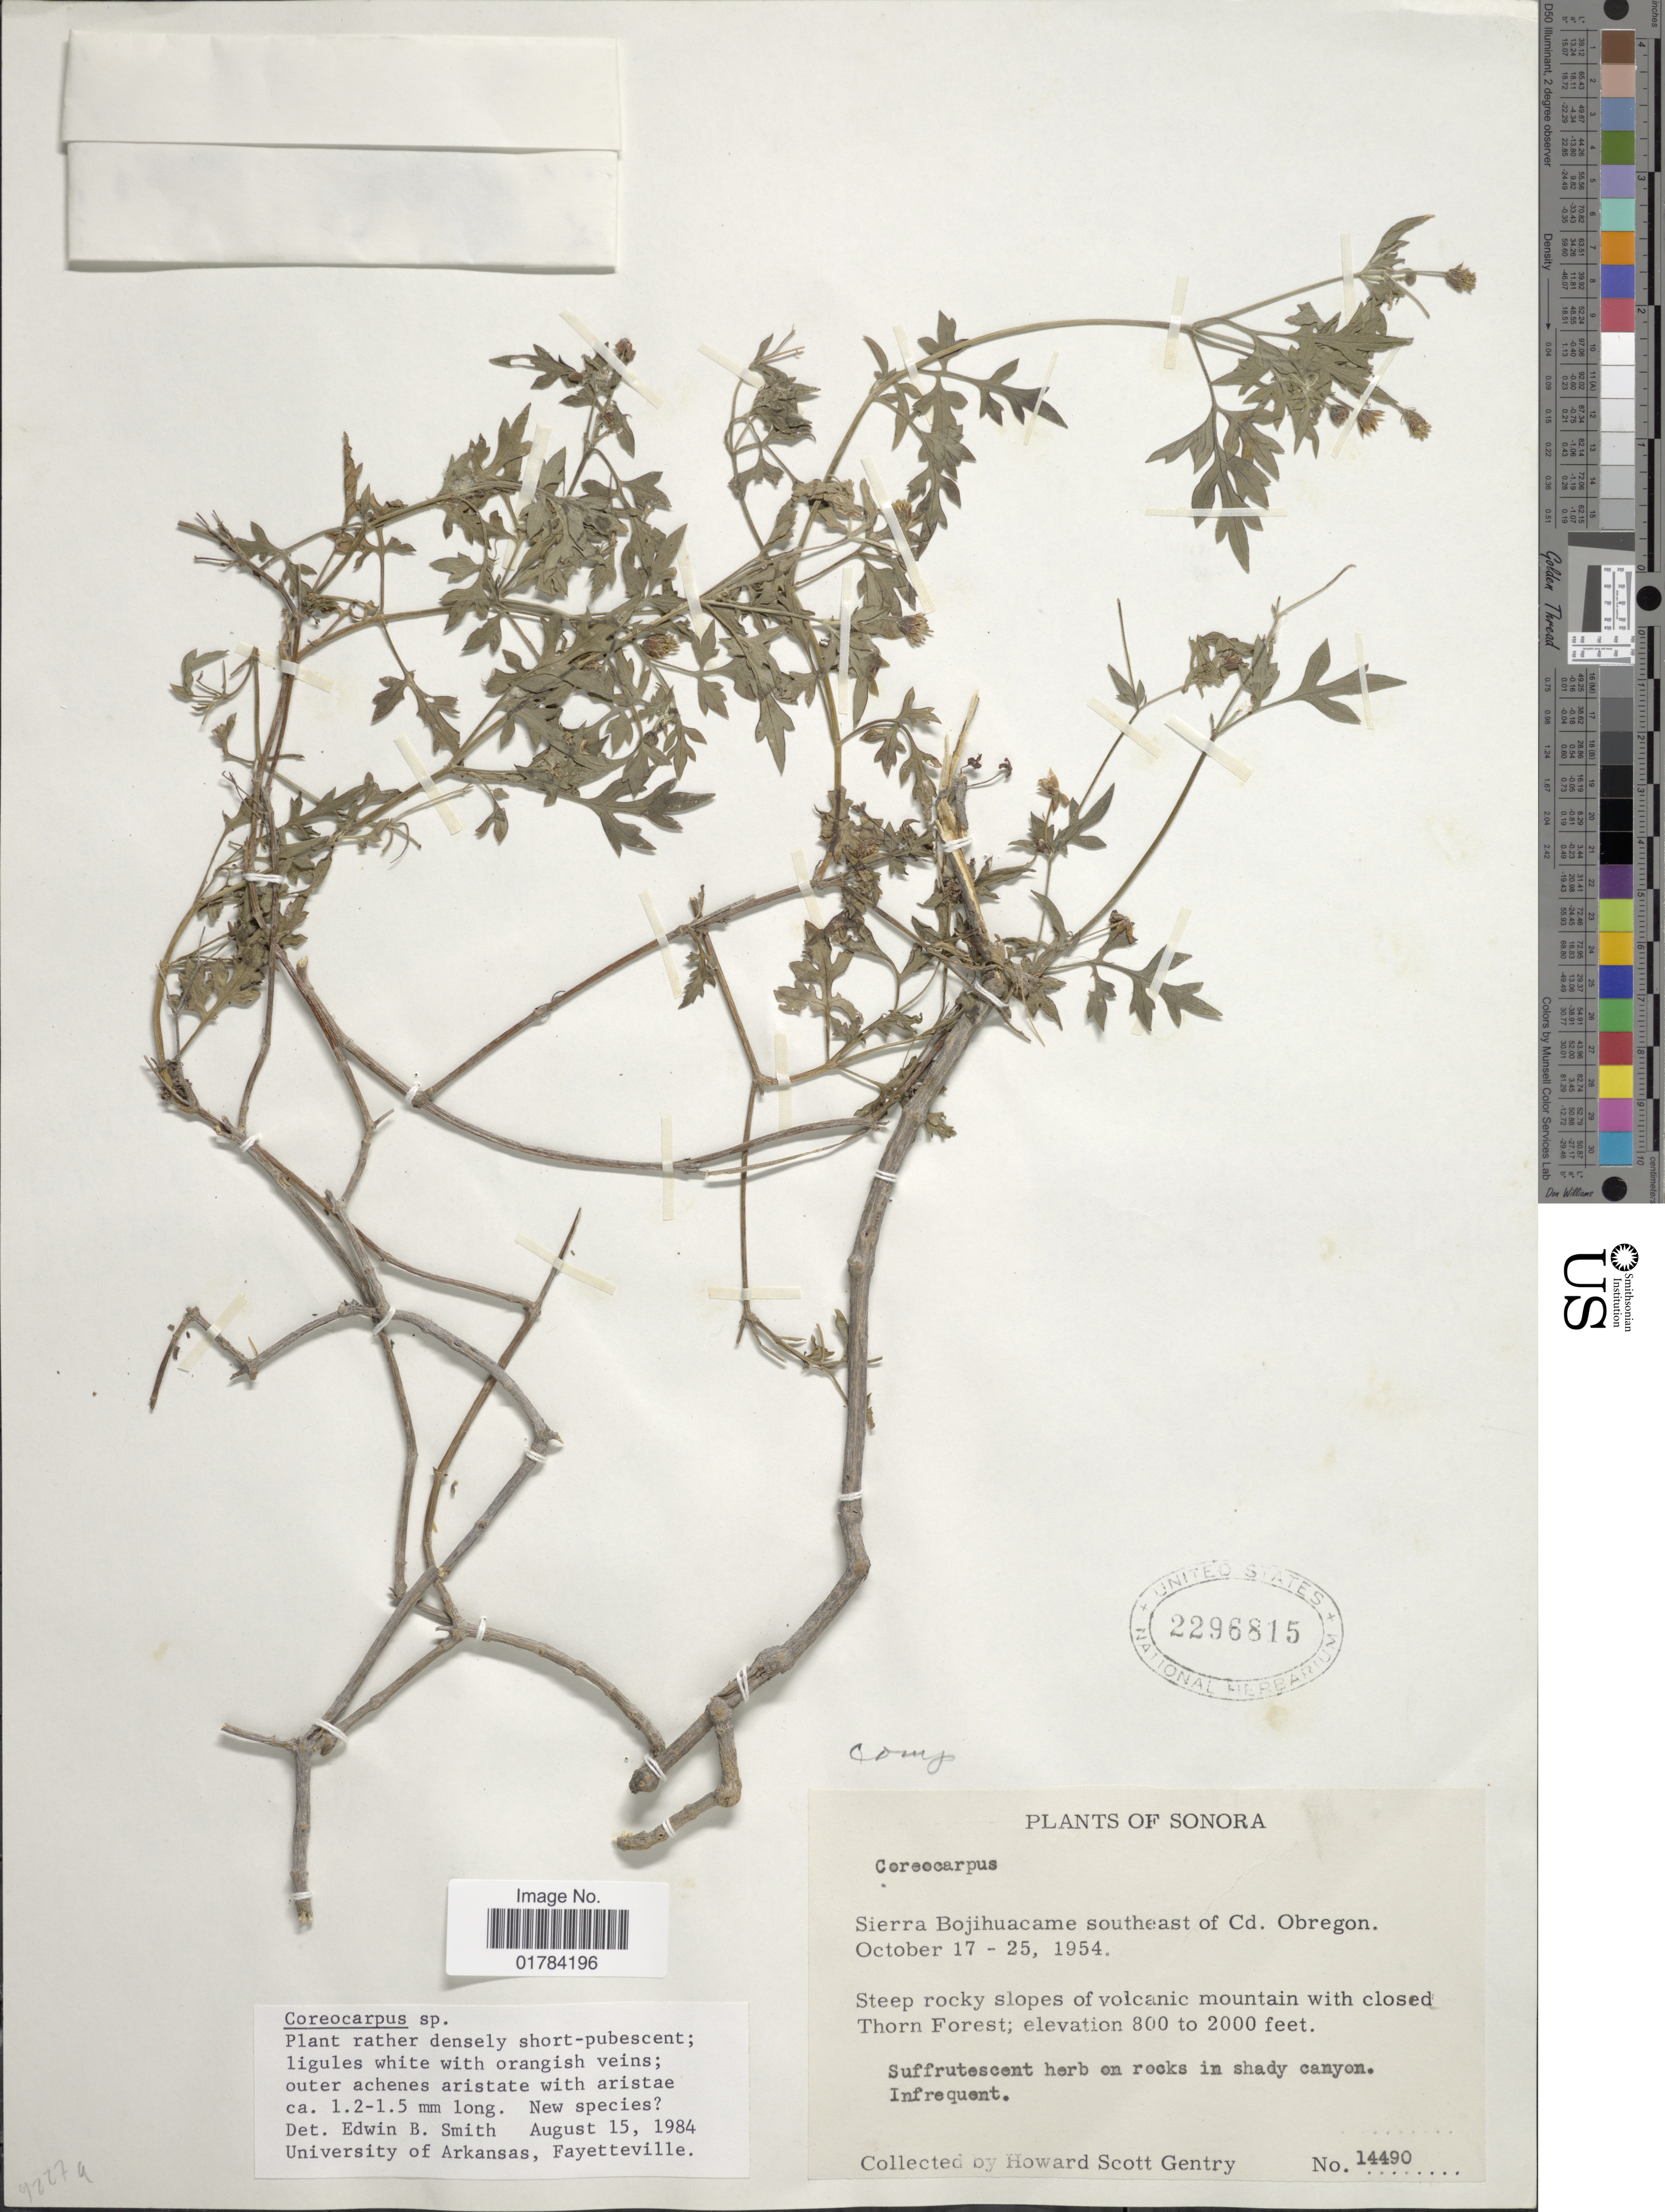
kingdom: Plantae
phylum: Tracheophyta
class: Magnoliopsida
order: Asterales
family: Asteraceae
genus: Coreocarpus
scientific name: Coreocarpus sp.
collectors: H. S. Gentry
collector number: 14490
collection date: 1954-10-17/1954-10-25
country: Mexico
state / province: Sonora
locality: Sierra Bojihuacame southeast of Cd. Obregon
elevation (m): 244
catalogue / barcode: US 2296815